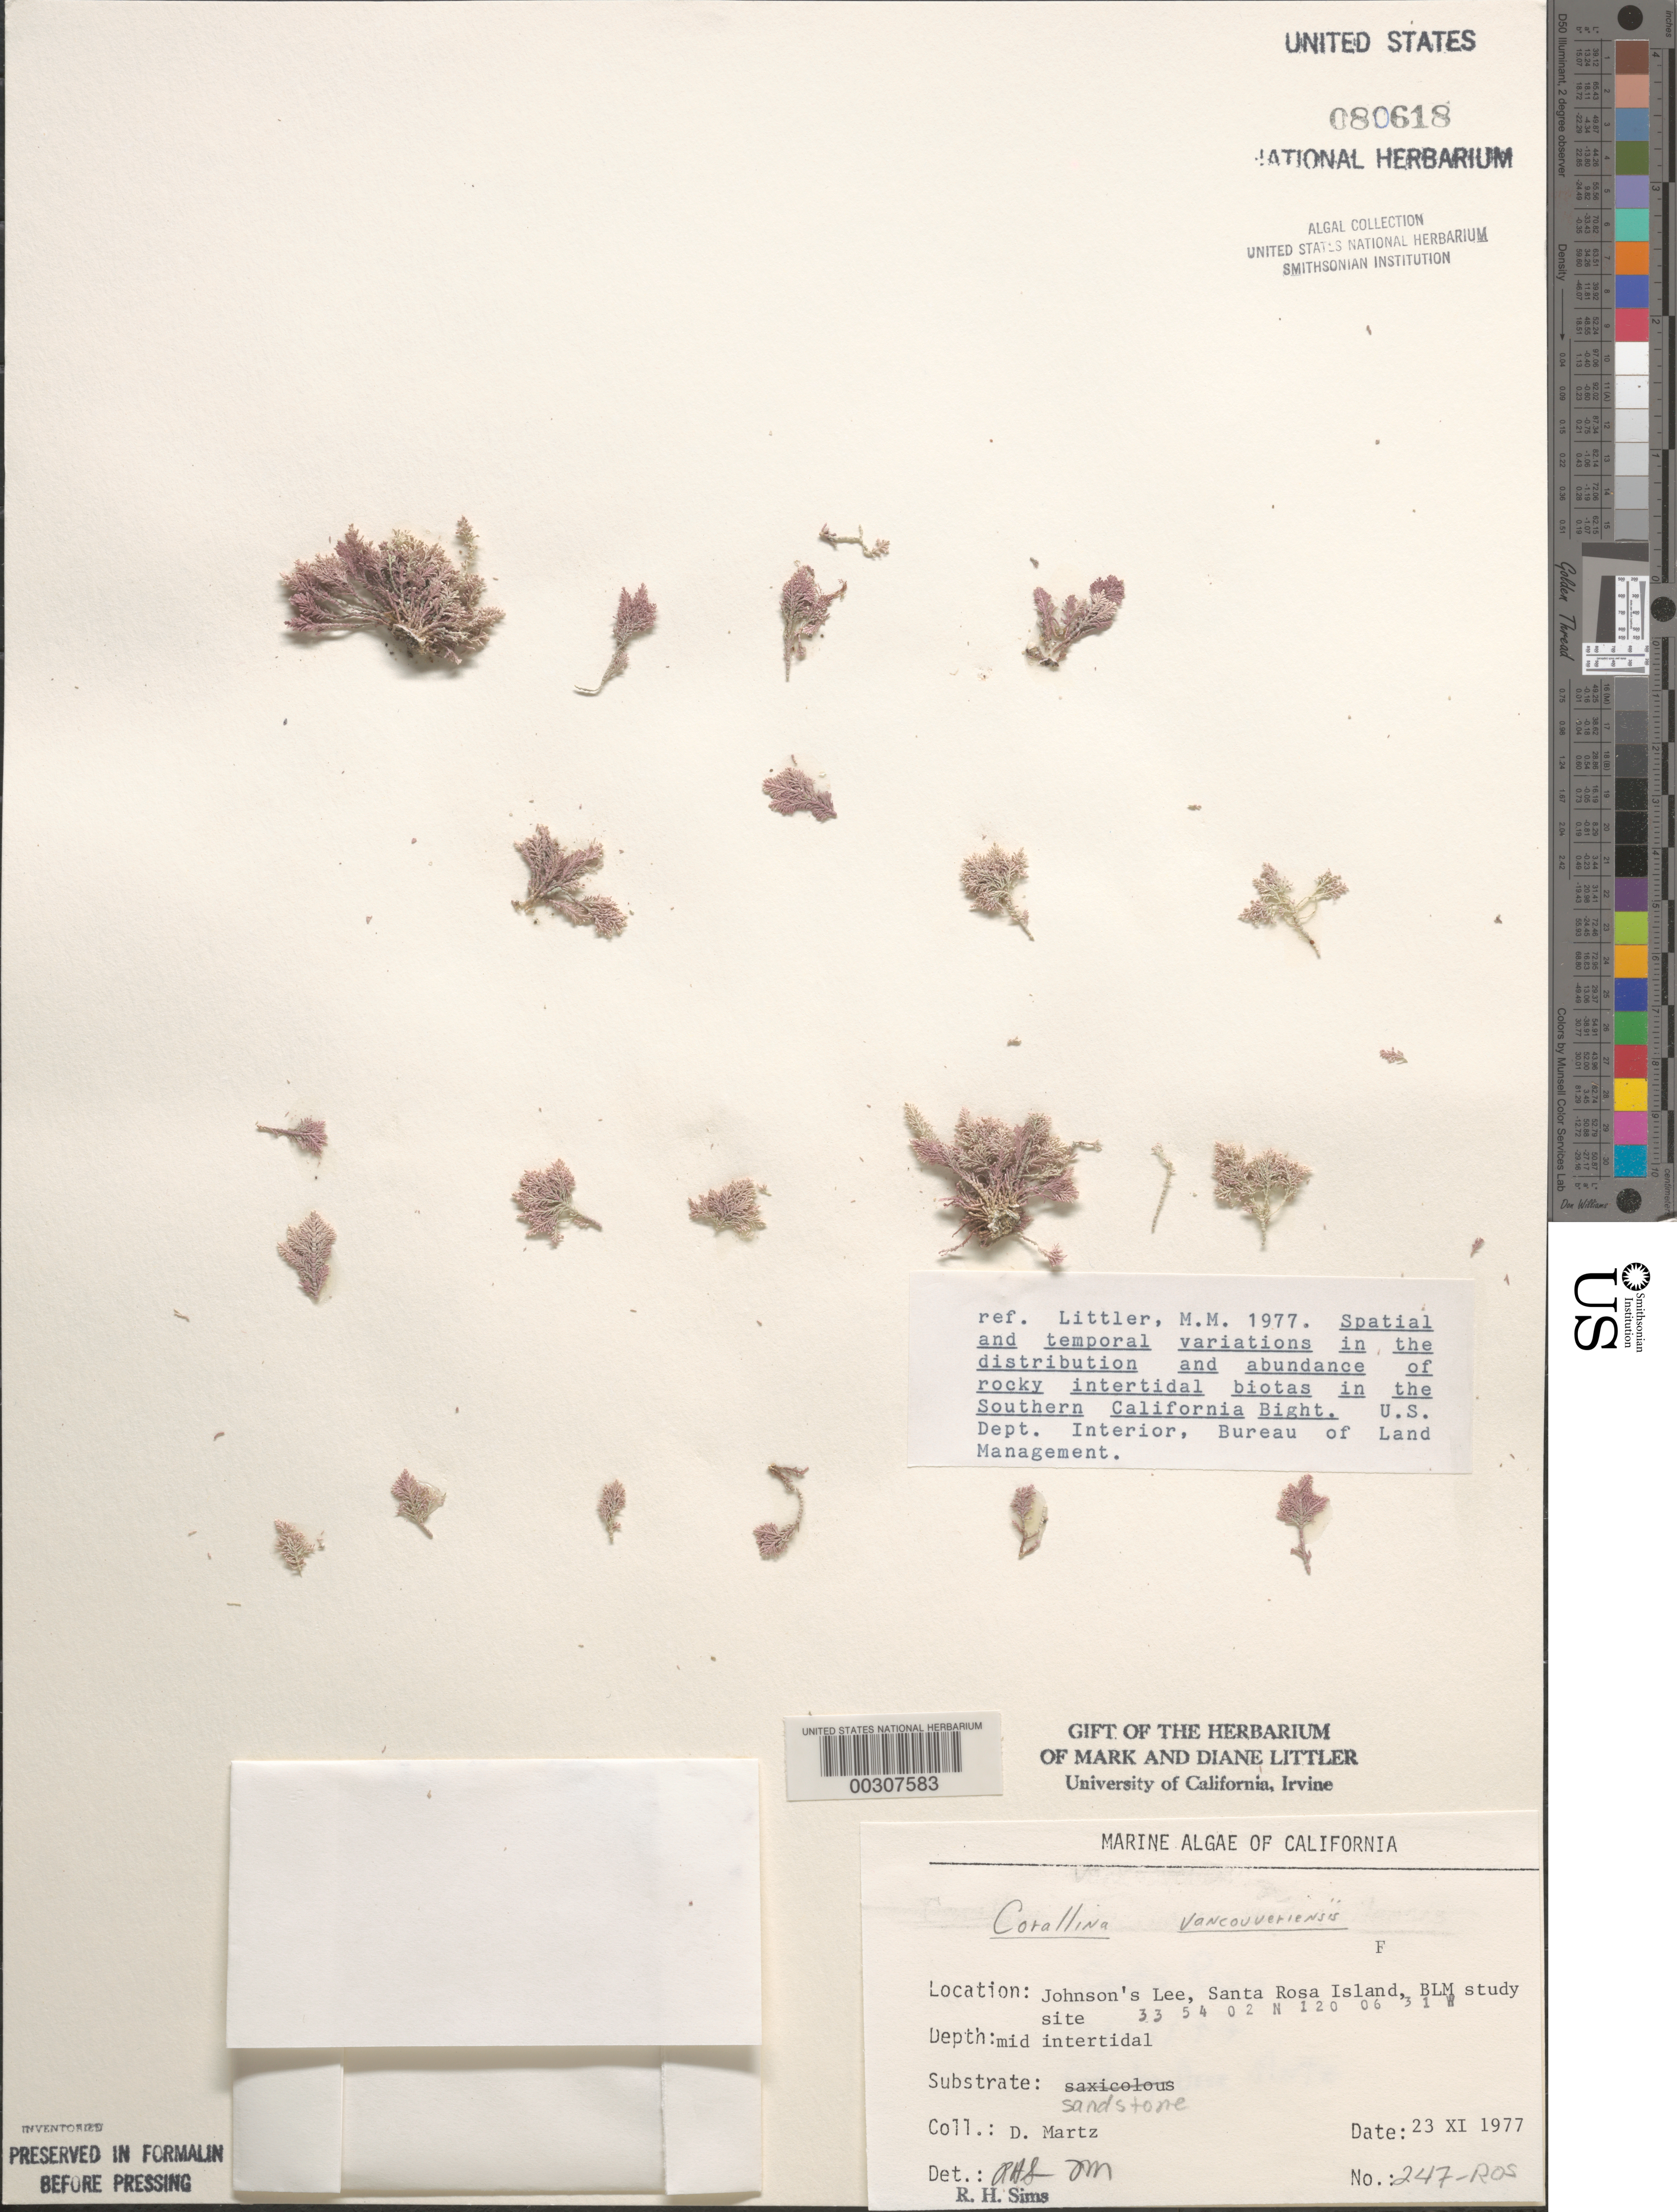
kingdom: Plantae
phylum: Rhodophyta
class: Florideophyceae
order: Corallinales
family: Corallinaceae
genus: Corallina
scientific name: Corallina vancouveriensis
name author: Yendo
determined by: Sims, Robert H.; Murray, S. N.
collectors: D. Martz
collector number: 247-ros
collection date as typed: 23 Nov 1977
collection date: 1977-11-23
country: United States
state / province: California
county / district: Santa Barbara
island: Santa Rosa Island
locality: Johnson's Lee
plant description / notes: BLM-SOCALBIGHT Rocky Intertidal Survey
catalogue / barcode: US 80618